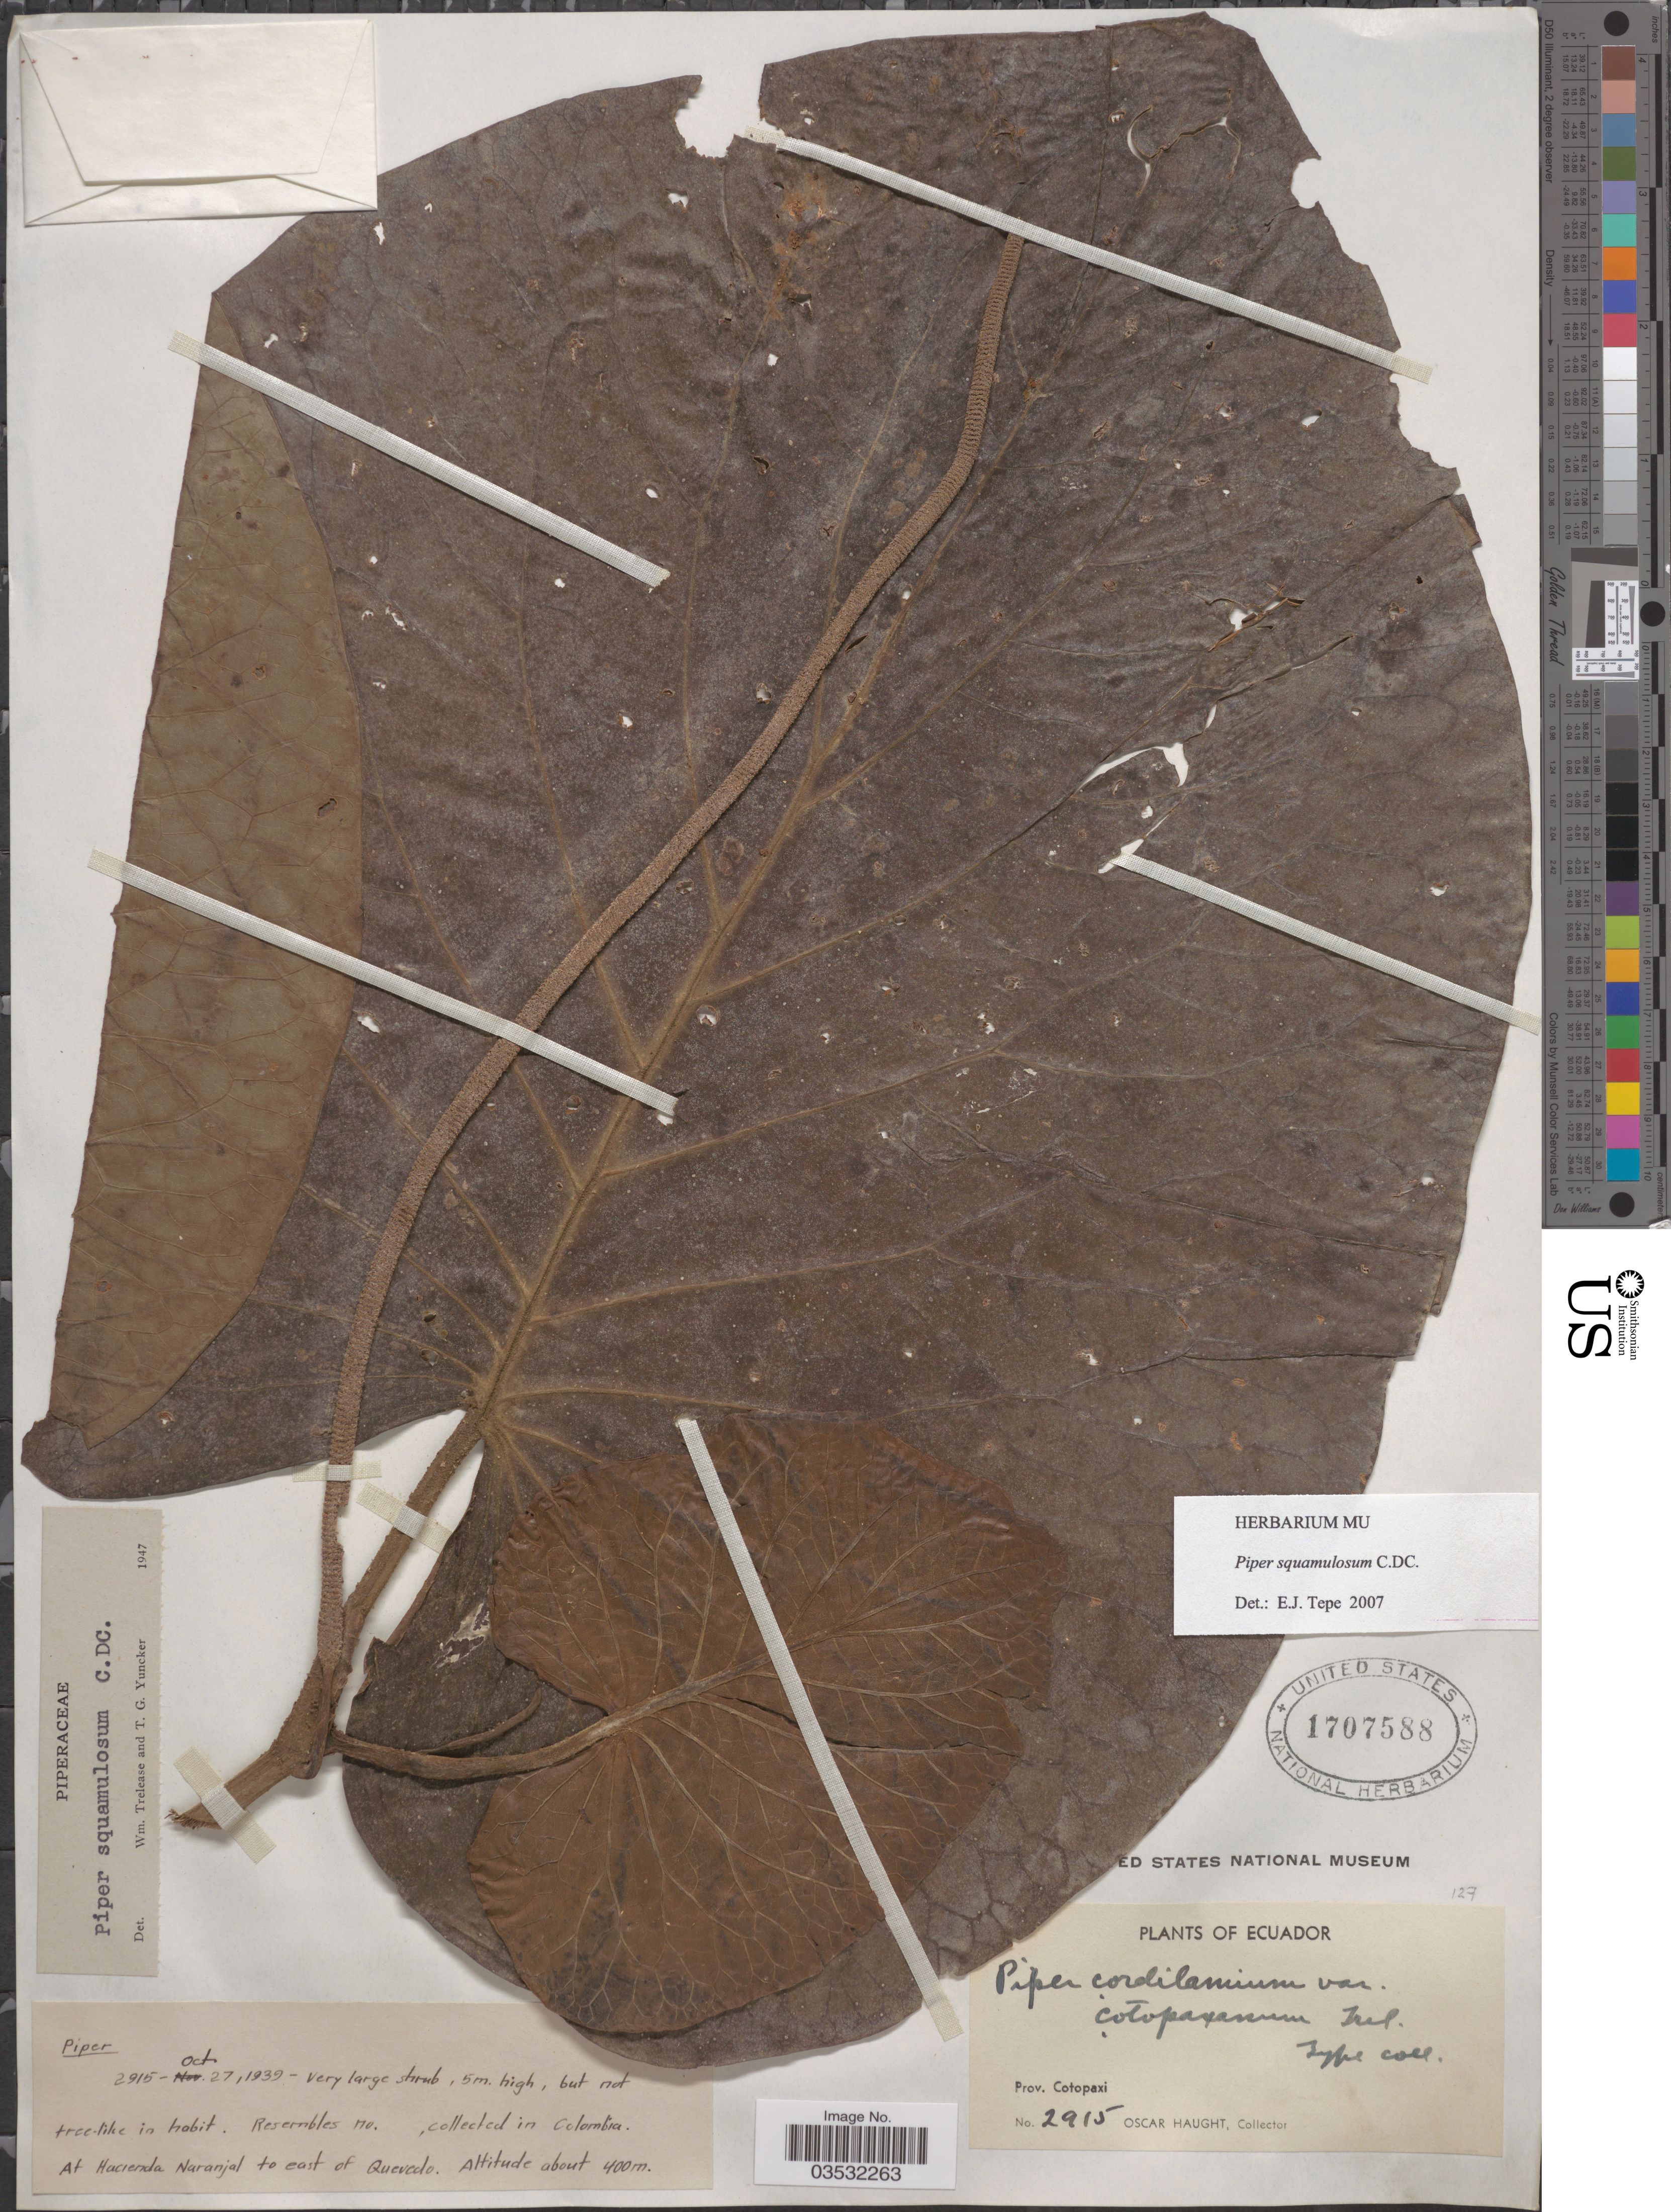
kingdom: Plantae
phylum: Tracheophyta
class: Magnoliopsida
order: Piperales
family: Piperaceae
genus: Piper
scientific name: Piper squamulosum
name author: C. DC.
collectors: O. L. Haught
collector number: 2915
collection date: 1939-10-27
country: Ecuador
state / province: Cotopaxi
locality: At Hacienda Naranjal to east of Quevedo.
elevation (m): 400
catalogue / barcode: US 1707588